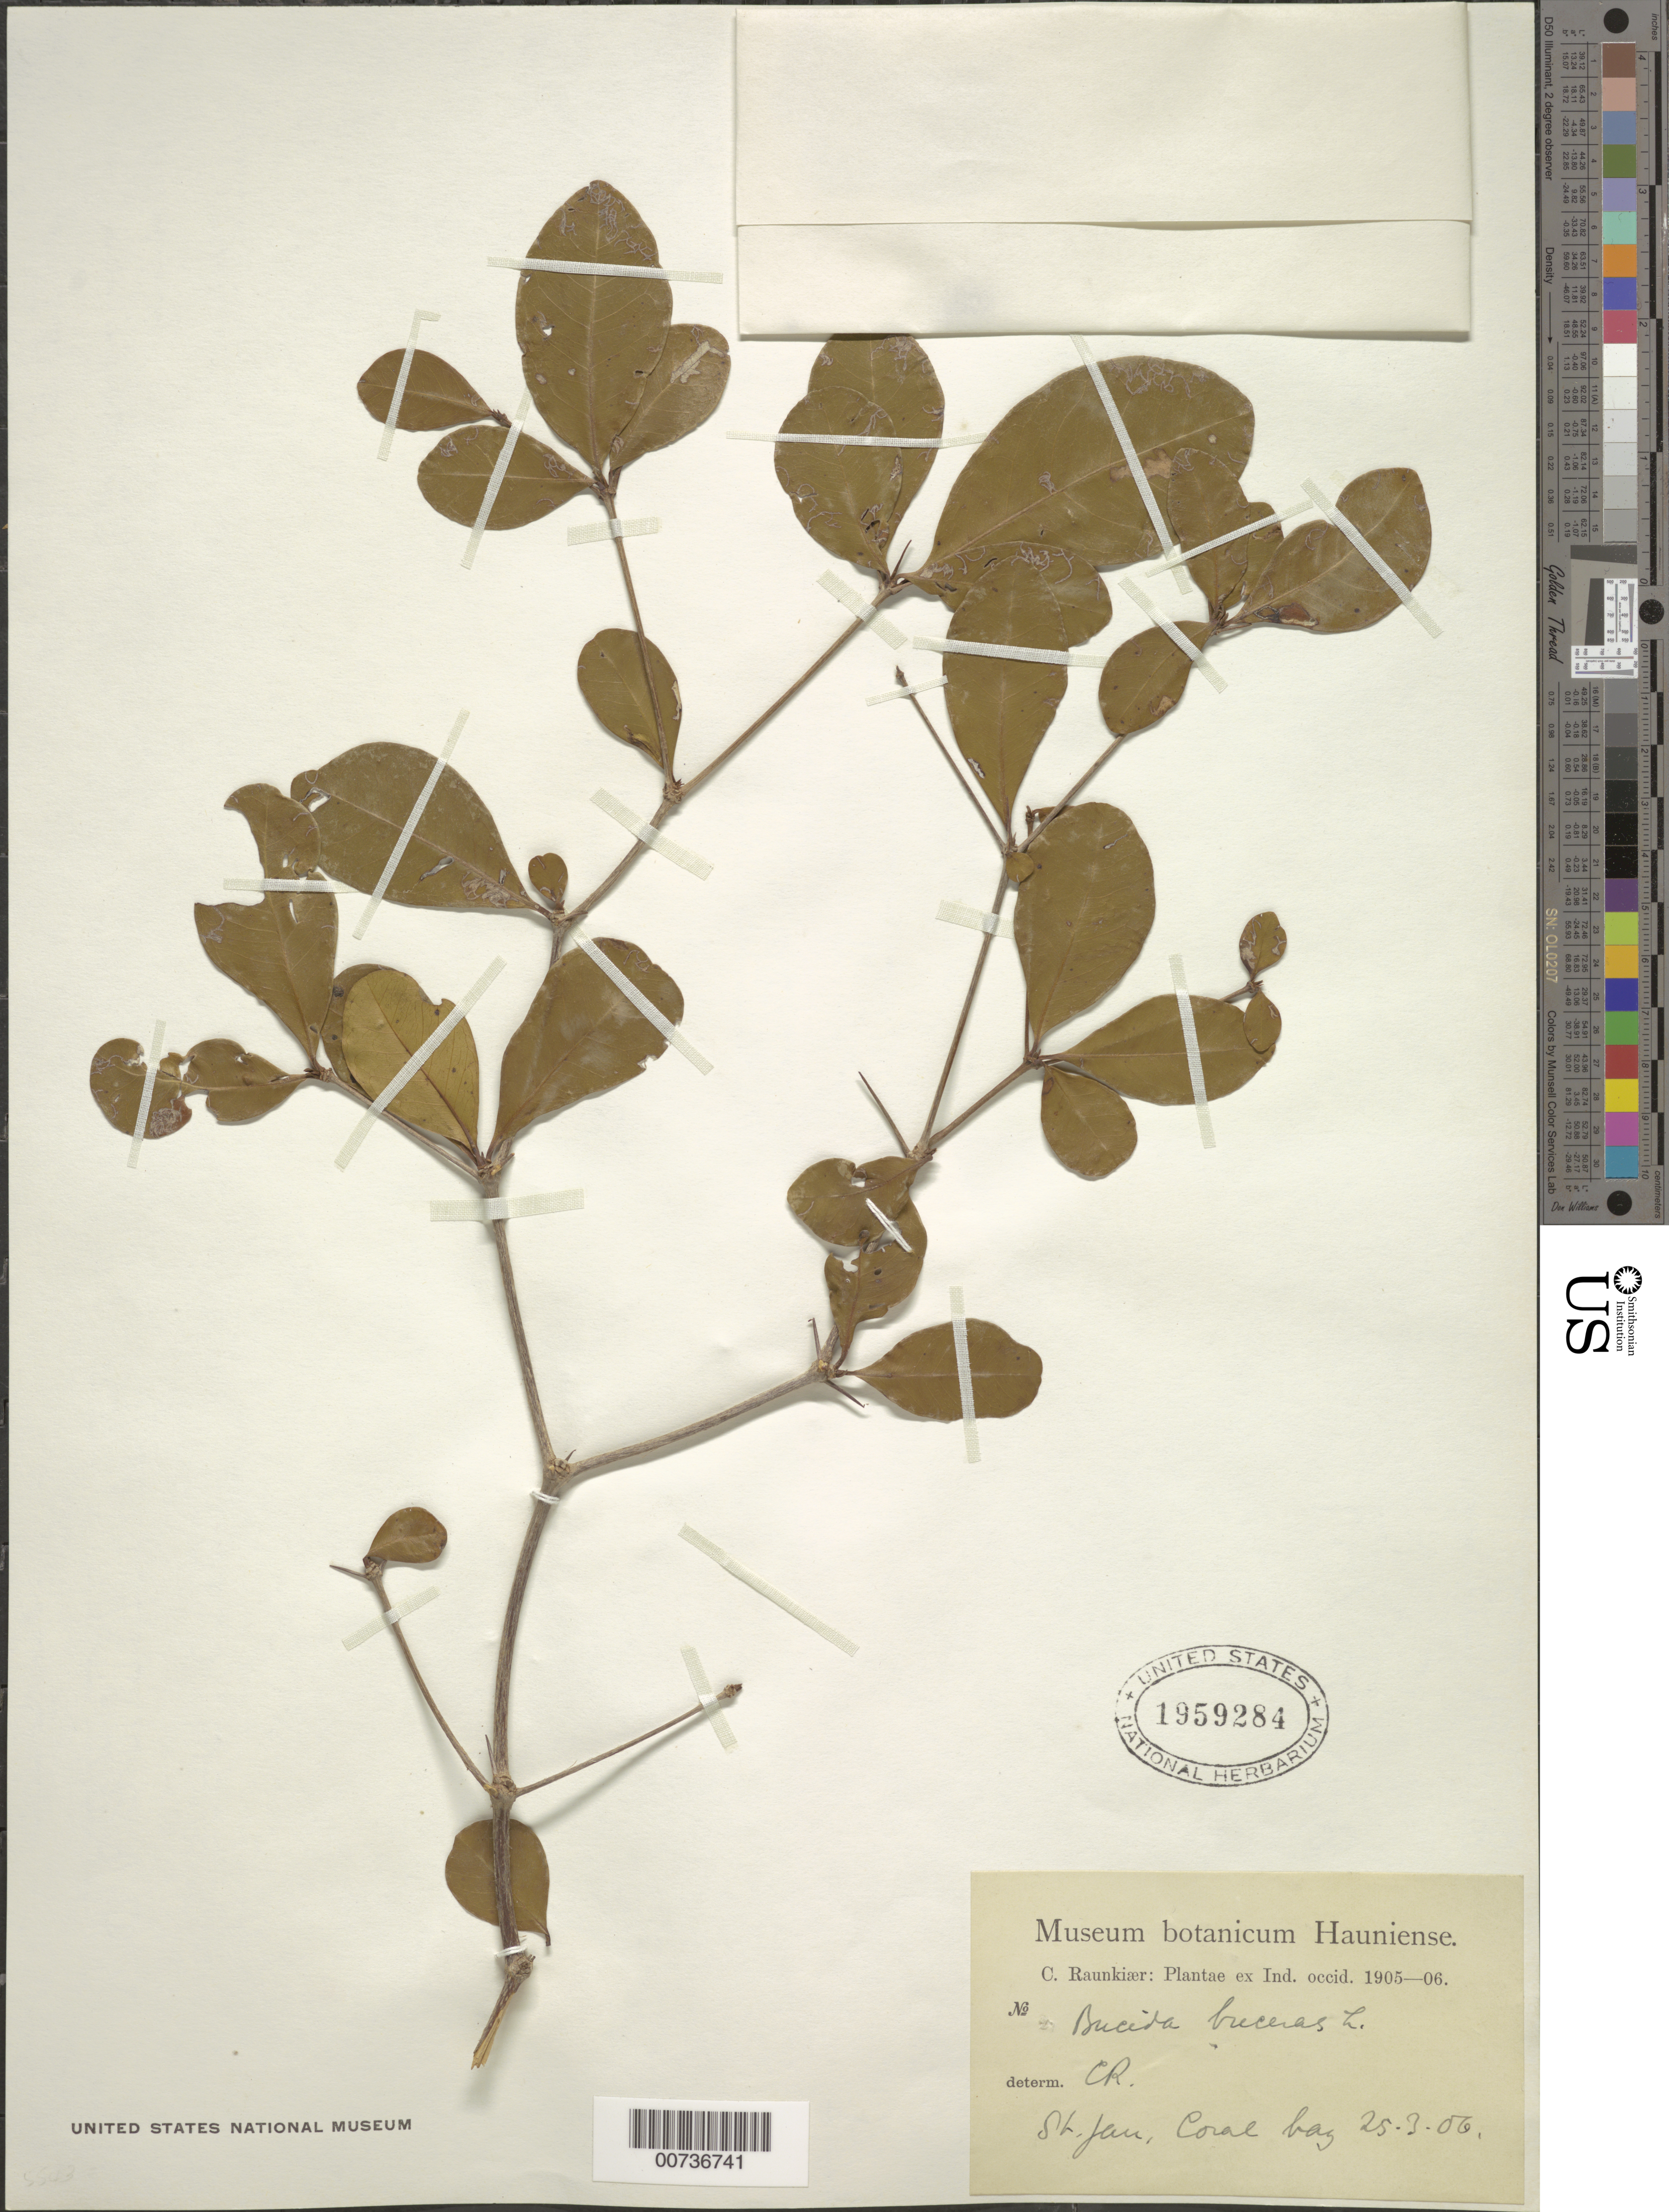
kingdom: Plantae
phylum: Tracheophyta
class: Magnoliopsida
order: Myrtales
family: Combretaceae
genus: Terminalia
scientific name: Terminalia buceras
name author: (L.) C. Wright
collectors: C. Raunkiær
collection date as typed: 25 Mar 1906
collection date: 1906-03-25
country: U.S. Virgin Islands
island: St. John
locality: Coral Bay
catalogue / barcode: US 1959284